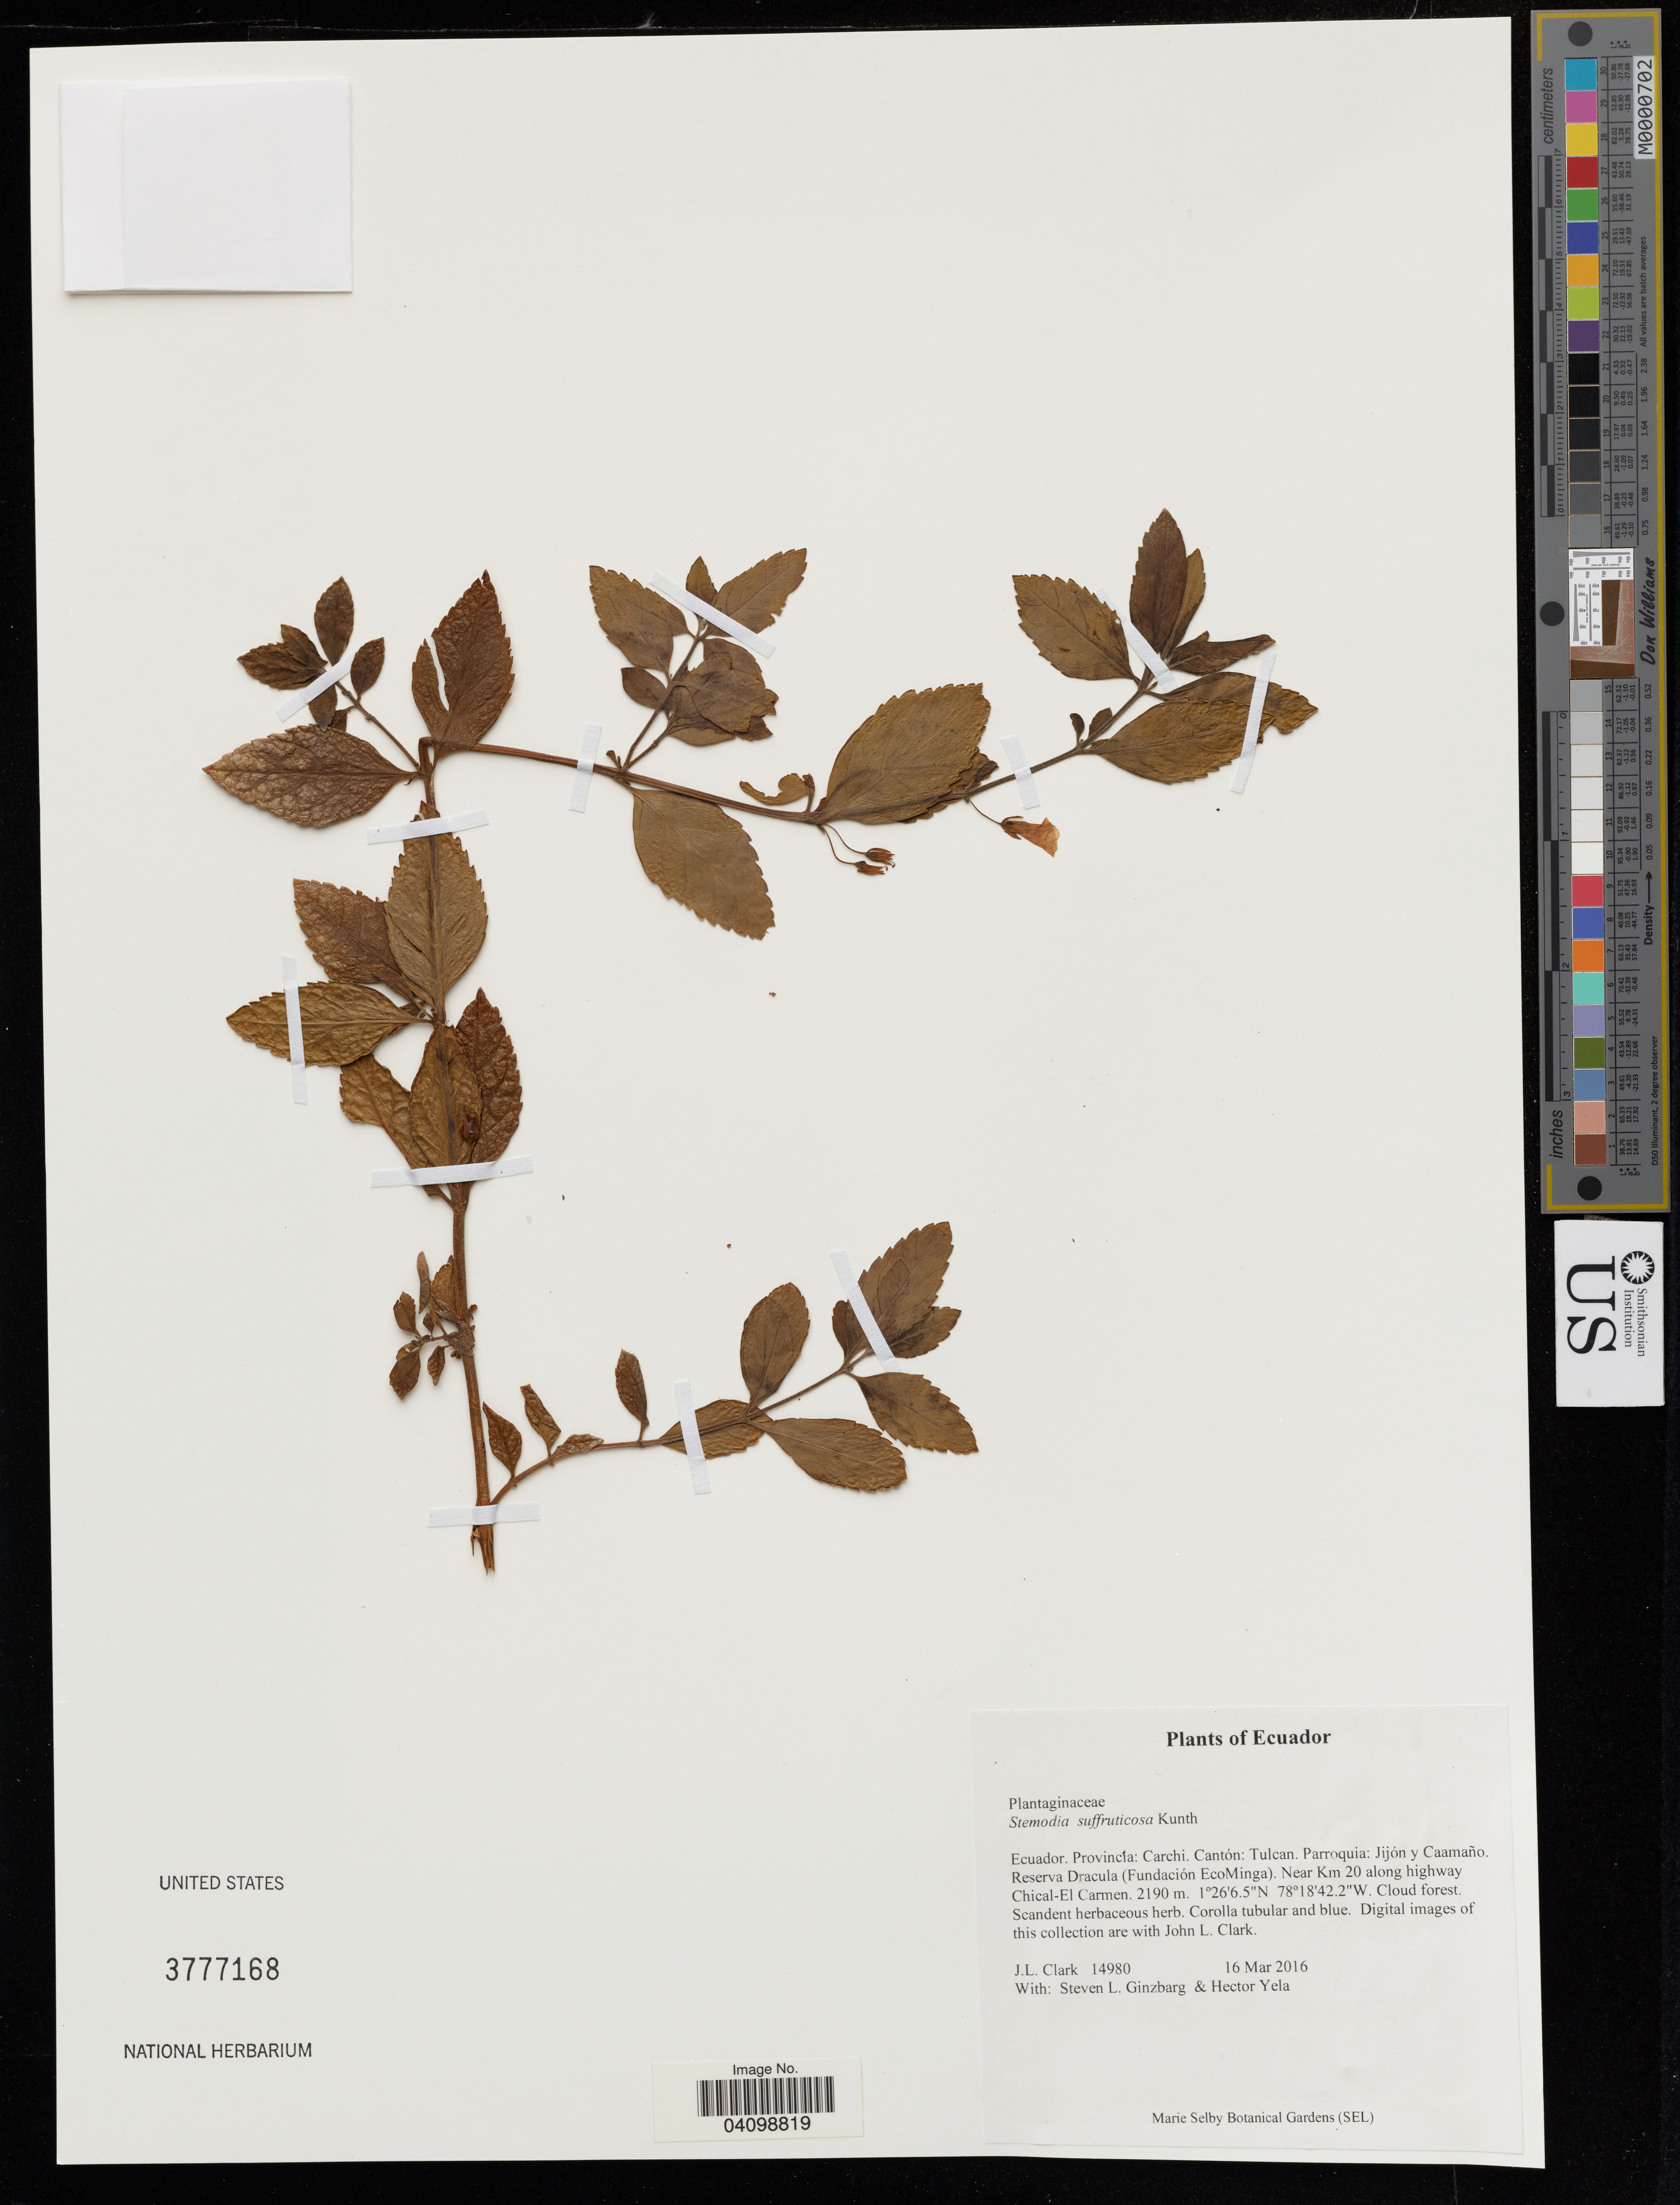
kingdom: Plantae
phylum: Tracheophyta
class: Magnoliopsida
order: Lamiales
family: Plantaginaceae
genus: Stemodia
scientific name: Stemodia suffruticosa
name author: Kunth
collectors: S. Ginzbarg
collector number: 14980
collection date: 2016-03-16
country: Ecuador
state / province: Carchi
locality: Cantón: Tulcan. Parroquia: Jijón y Caamaño. Reserva Dracula (Fundación EcoMinga). Near Km 20 along highway Chical-El Carmen.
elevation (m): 2190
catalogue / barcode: US 3777168